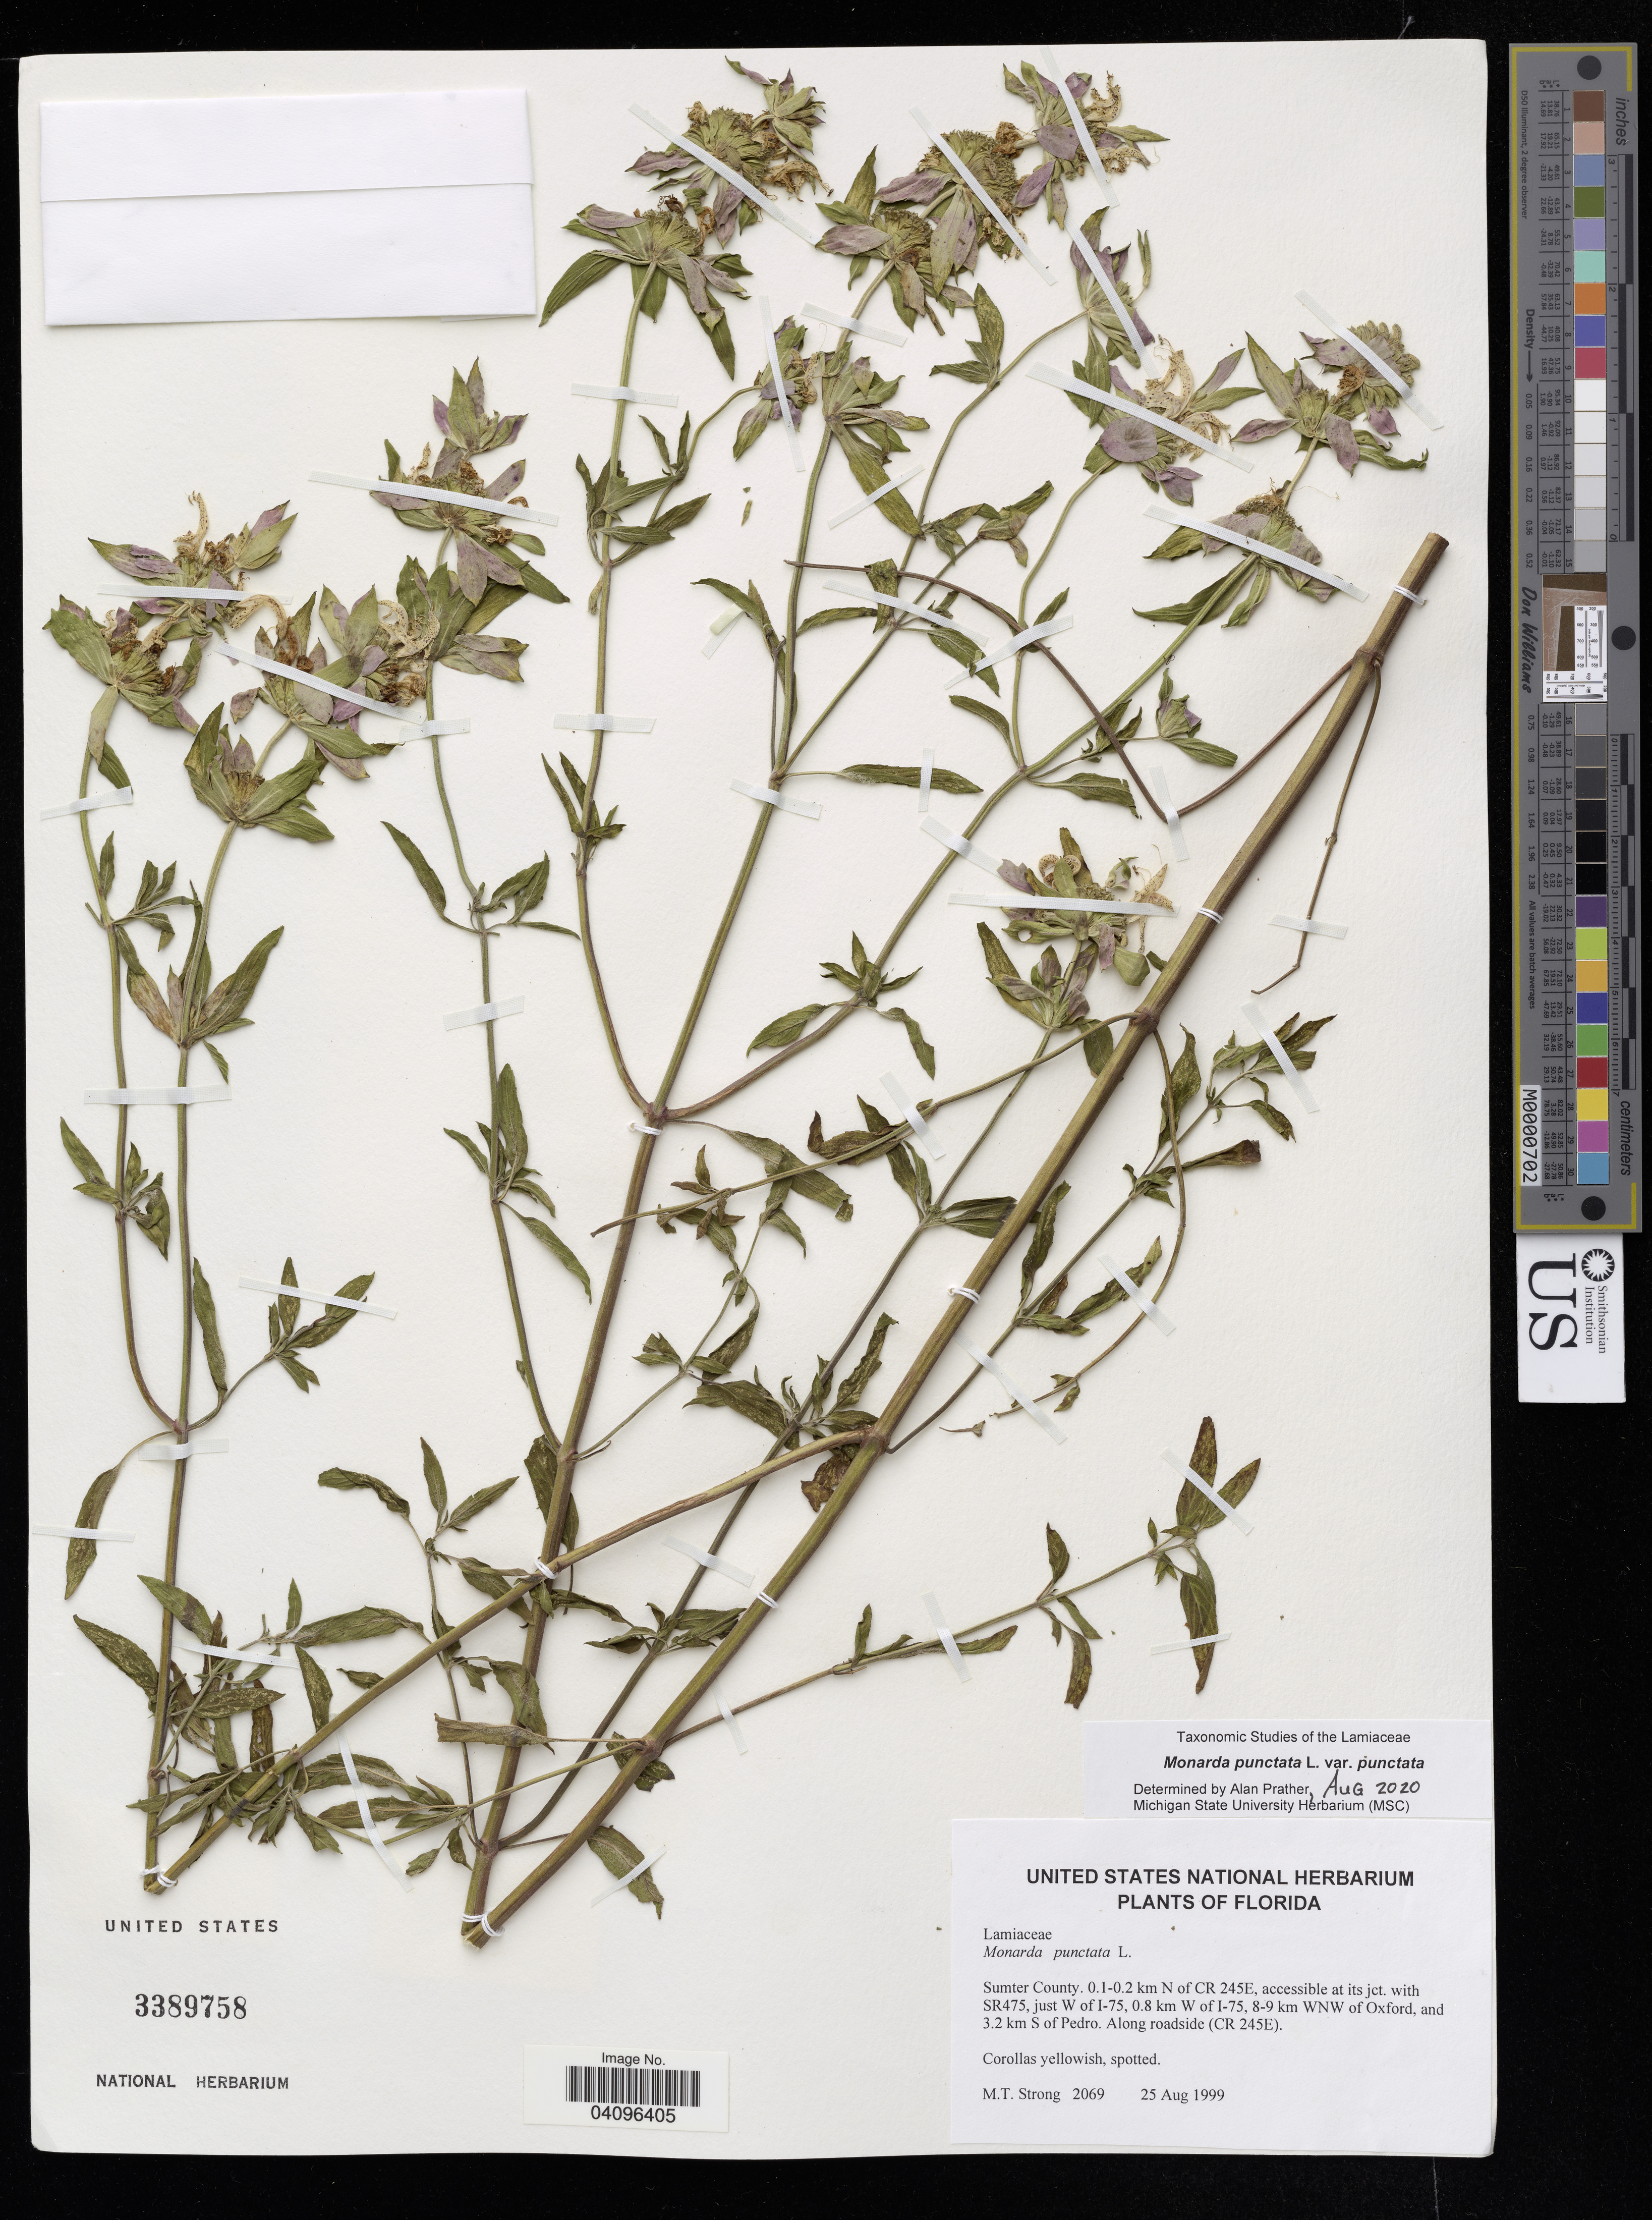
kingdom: Plantae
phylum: Tracheophyta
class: Magnoliopsida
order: Lamiales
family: Lamiaceae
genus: Monarda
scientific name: Monarda punctata var. punctata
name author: L.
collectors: M. Armstrong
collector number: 2069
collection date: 1999-08-25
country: United States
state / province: Florida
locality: Sumter County, 0.1-0.2 km N of CR 245E, accessible at its jct, with SR475, just W of I-75, 0.8 km W of I-75, 8-9 km WNW of Oxford, and 3.2 km S of Pedro.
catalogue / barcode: US 3389758